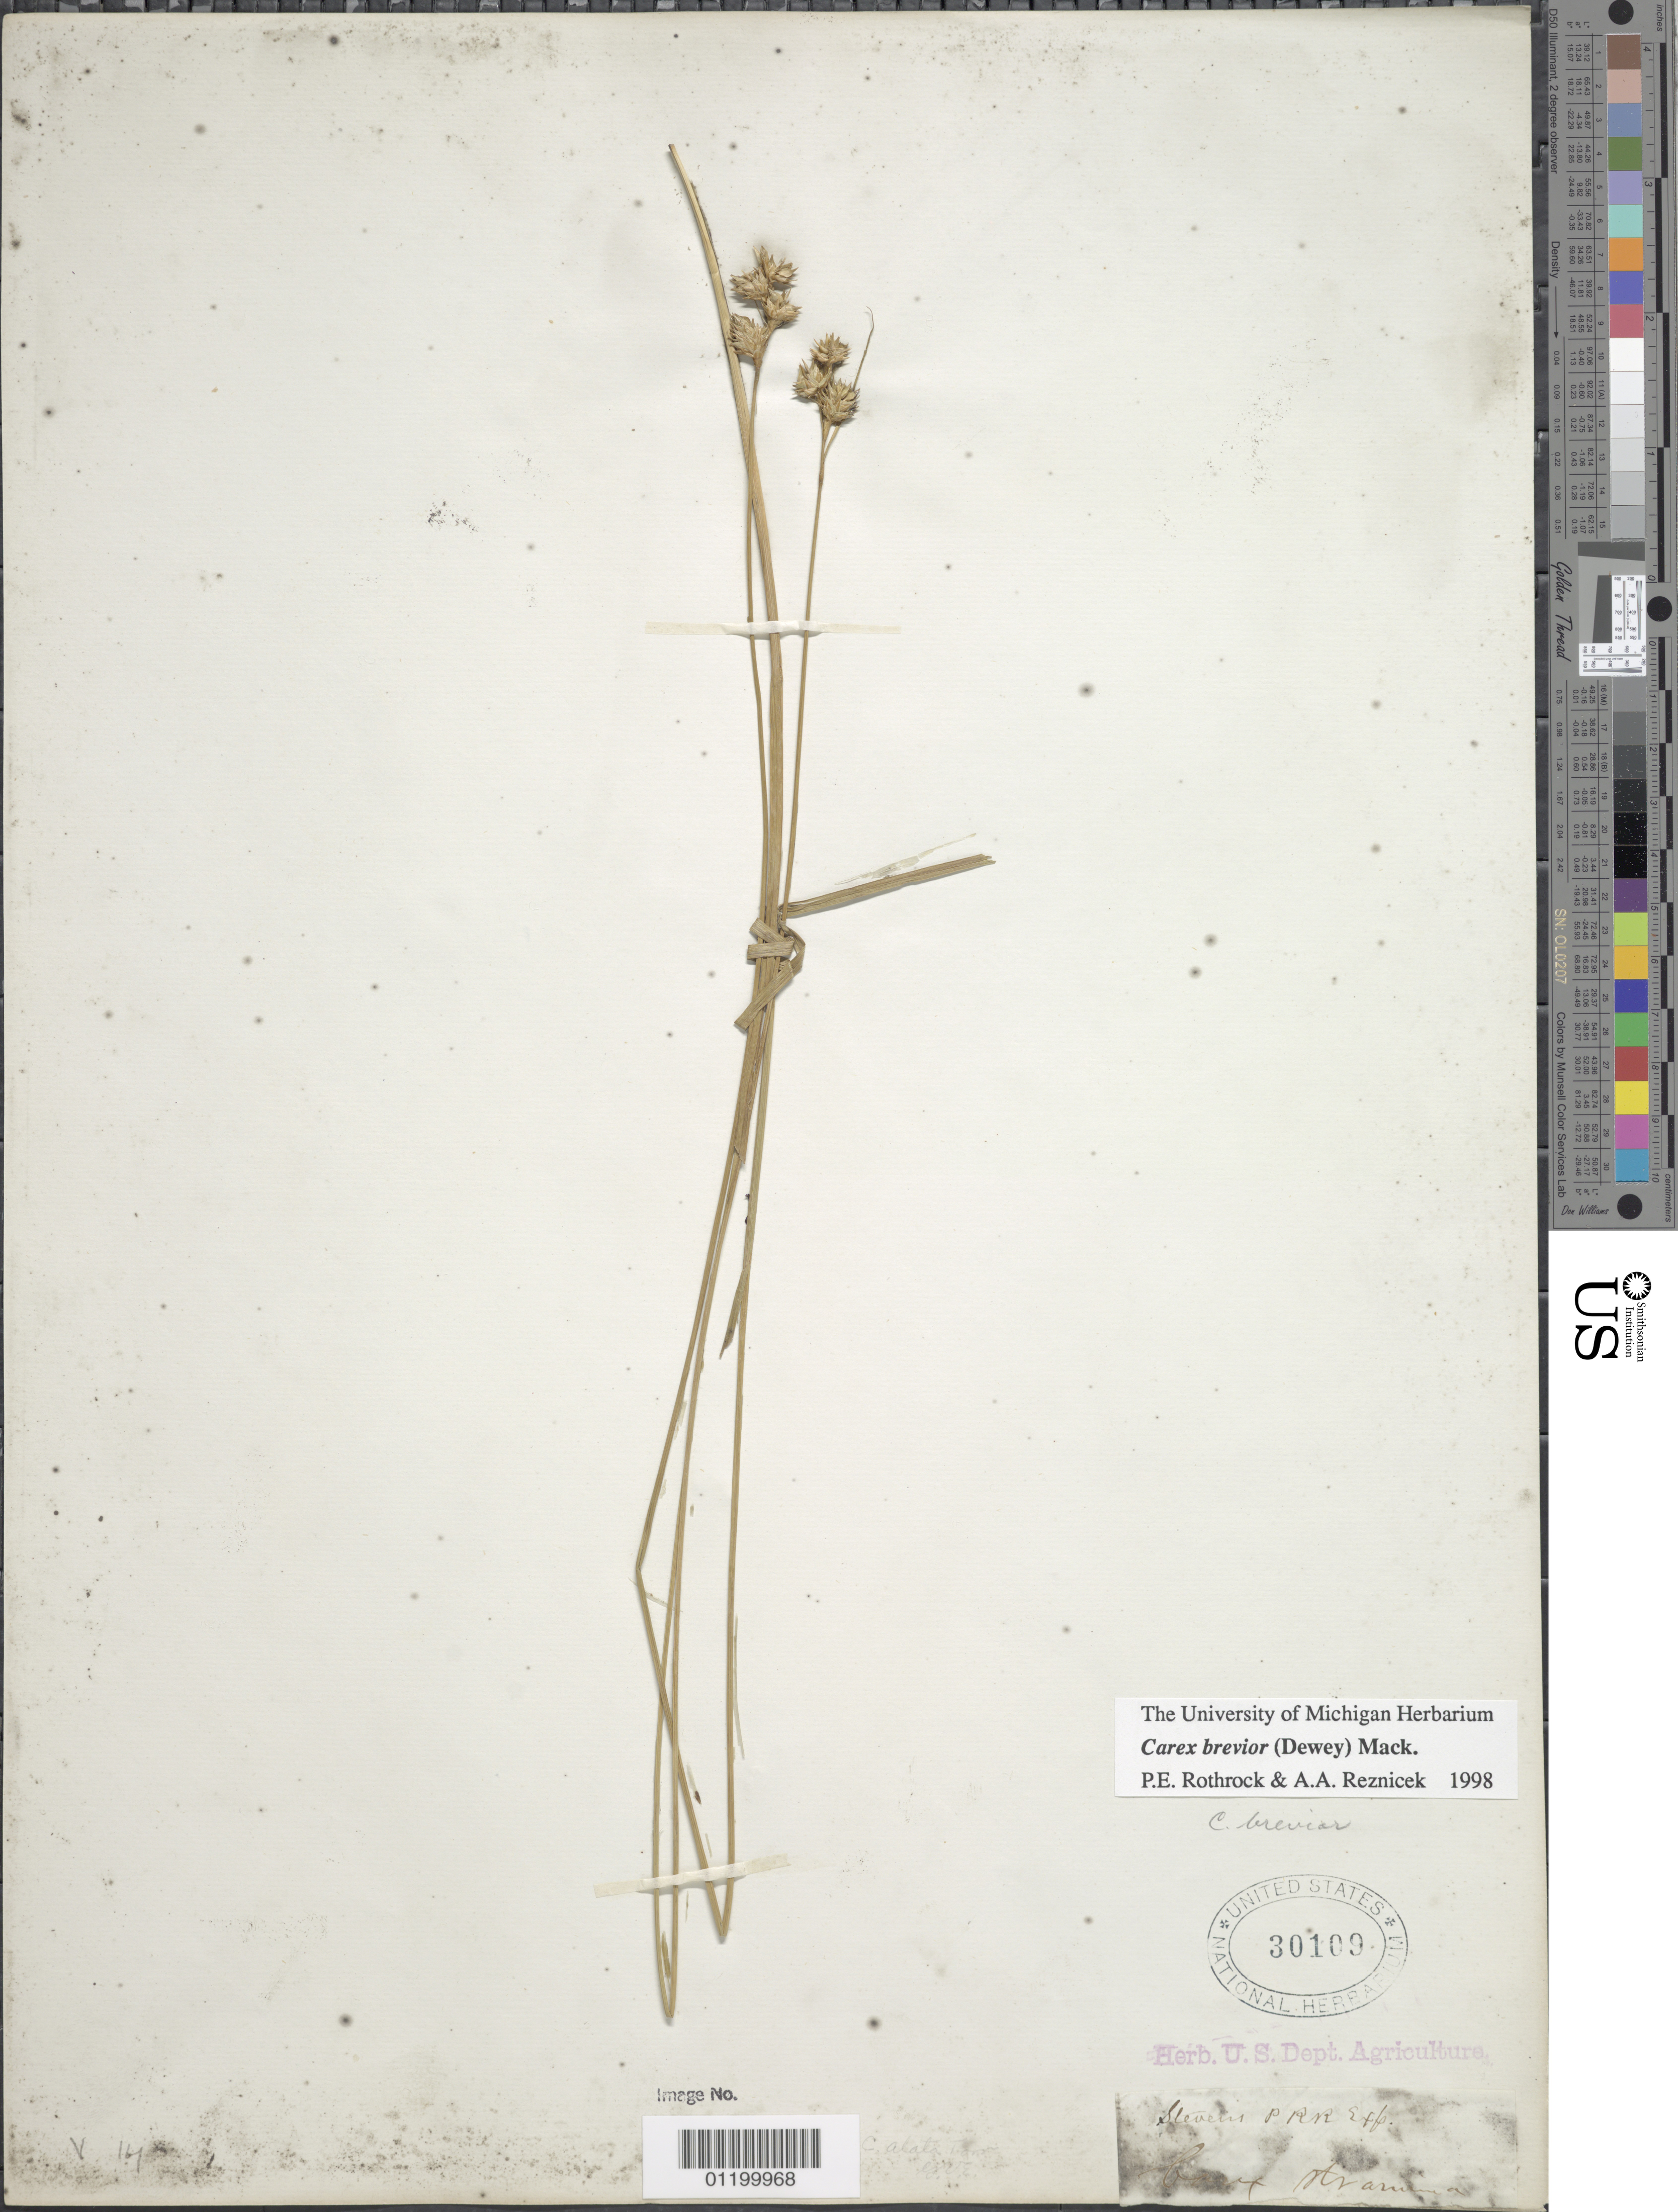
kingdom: Plantae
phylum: Tracheophyta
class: Liliopsida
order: Poales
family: Cyperaceae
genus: Carex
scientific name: Carex brevior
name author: (Dewey) Mack. ex Lunell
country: Canada / United States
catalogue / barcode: US 30109